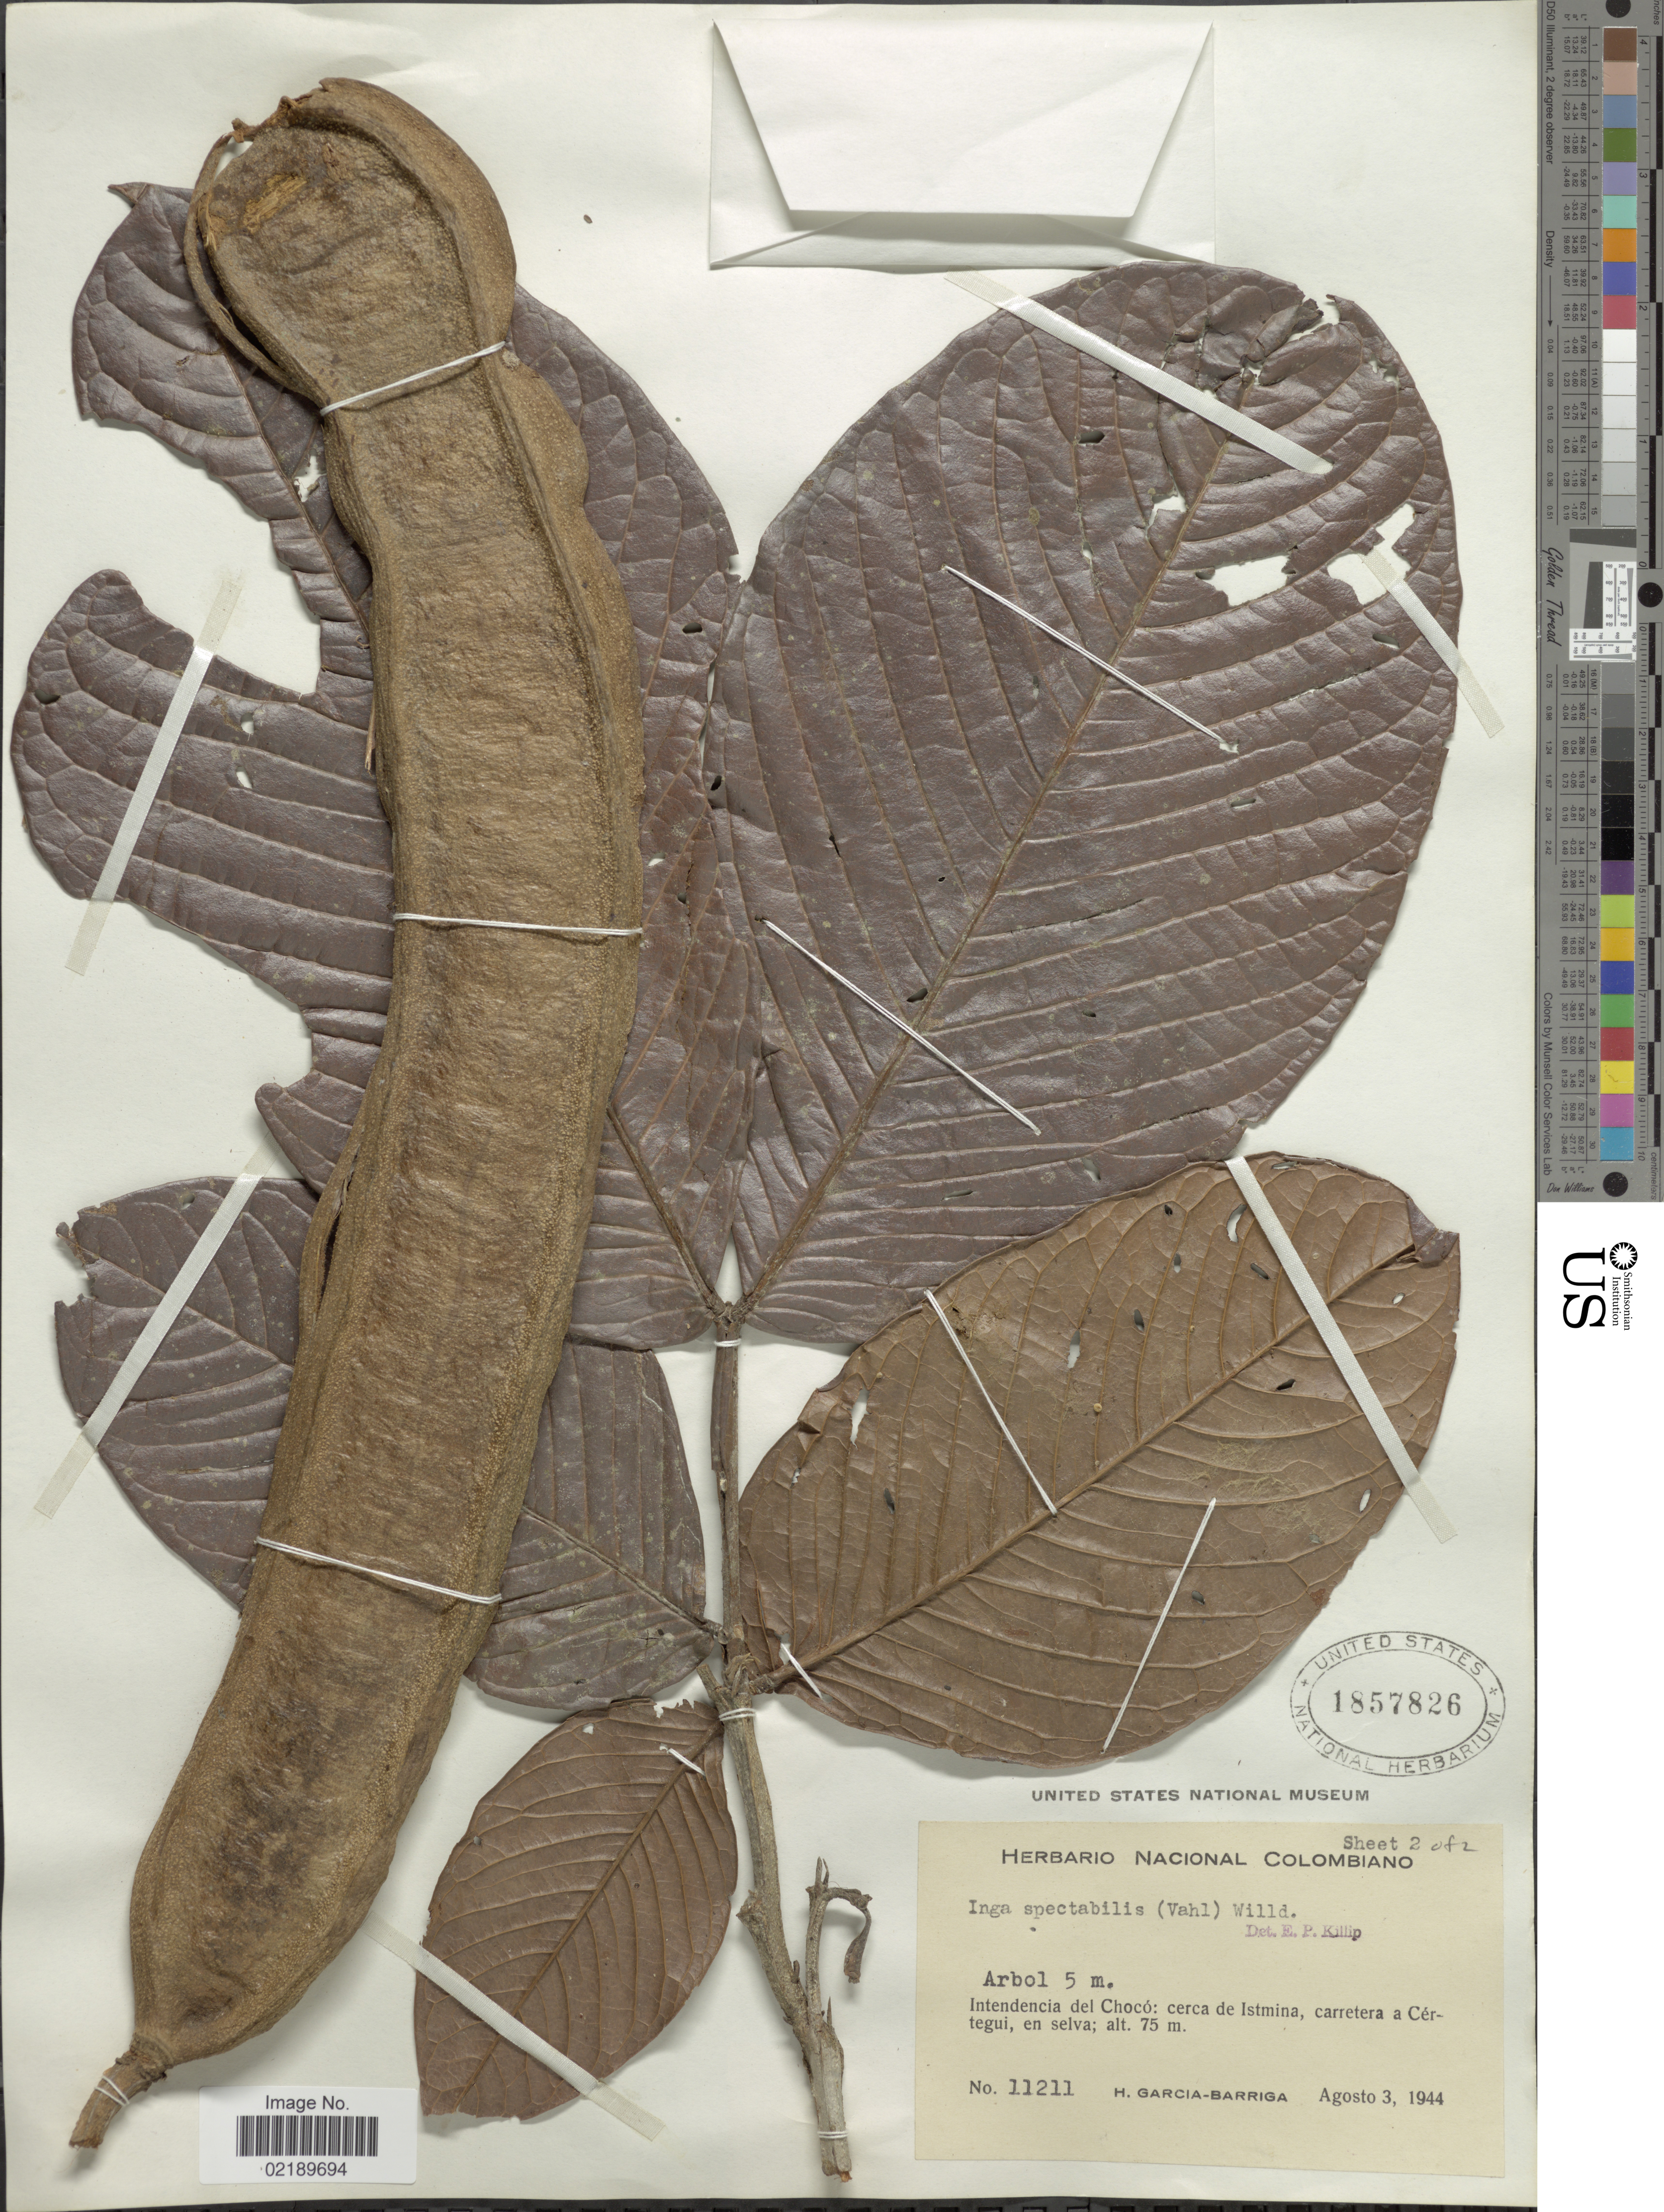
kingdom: Plantae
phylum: Tracheophyta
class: Magnoliopsida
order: Fabales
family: Fabaceae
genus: Inga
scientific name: Inga spectabilis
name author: (Vahl) Willd.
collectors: H. García Barriga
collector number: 11211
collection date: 1944-08-03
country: Colombia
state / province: Chocó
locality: Intendencia del Chocó: cerca de Istmina, carretera a Cértegui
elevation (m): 75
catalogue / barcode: US 1857826